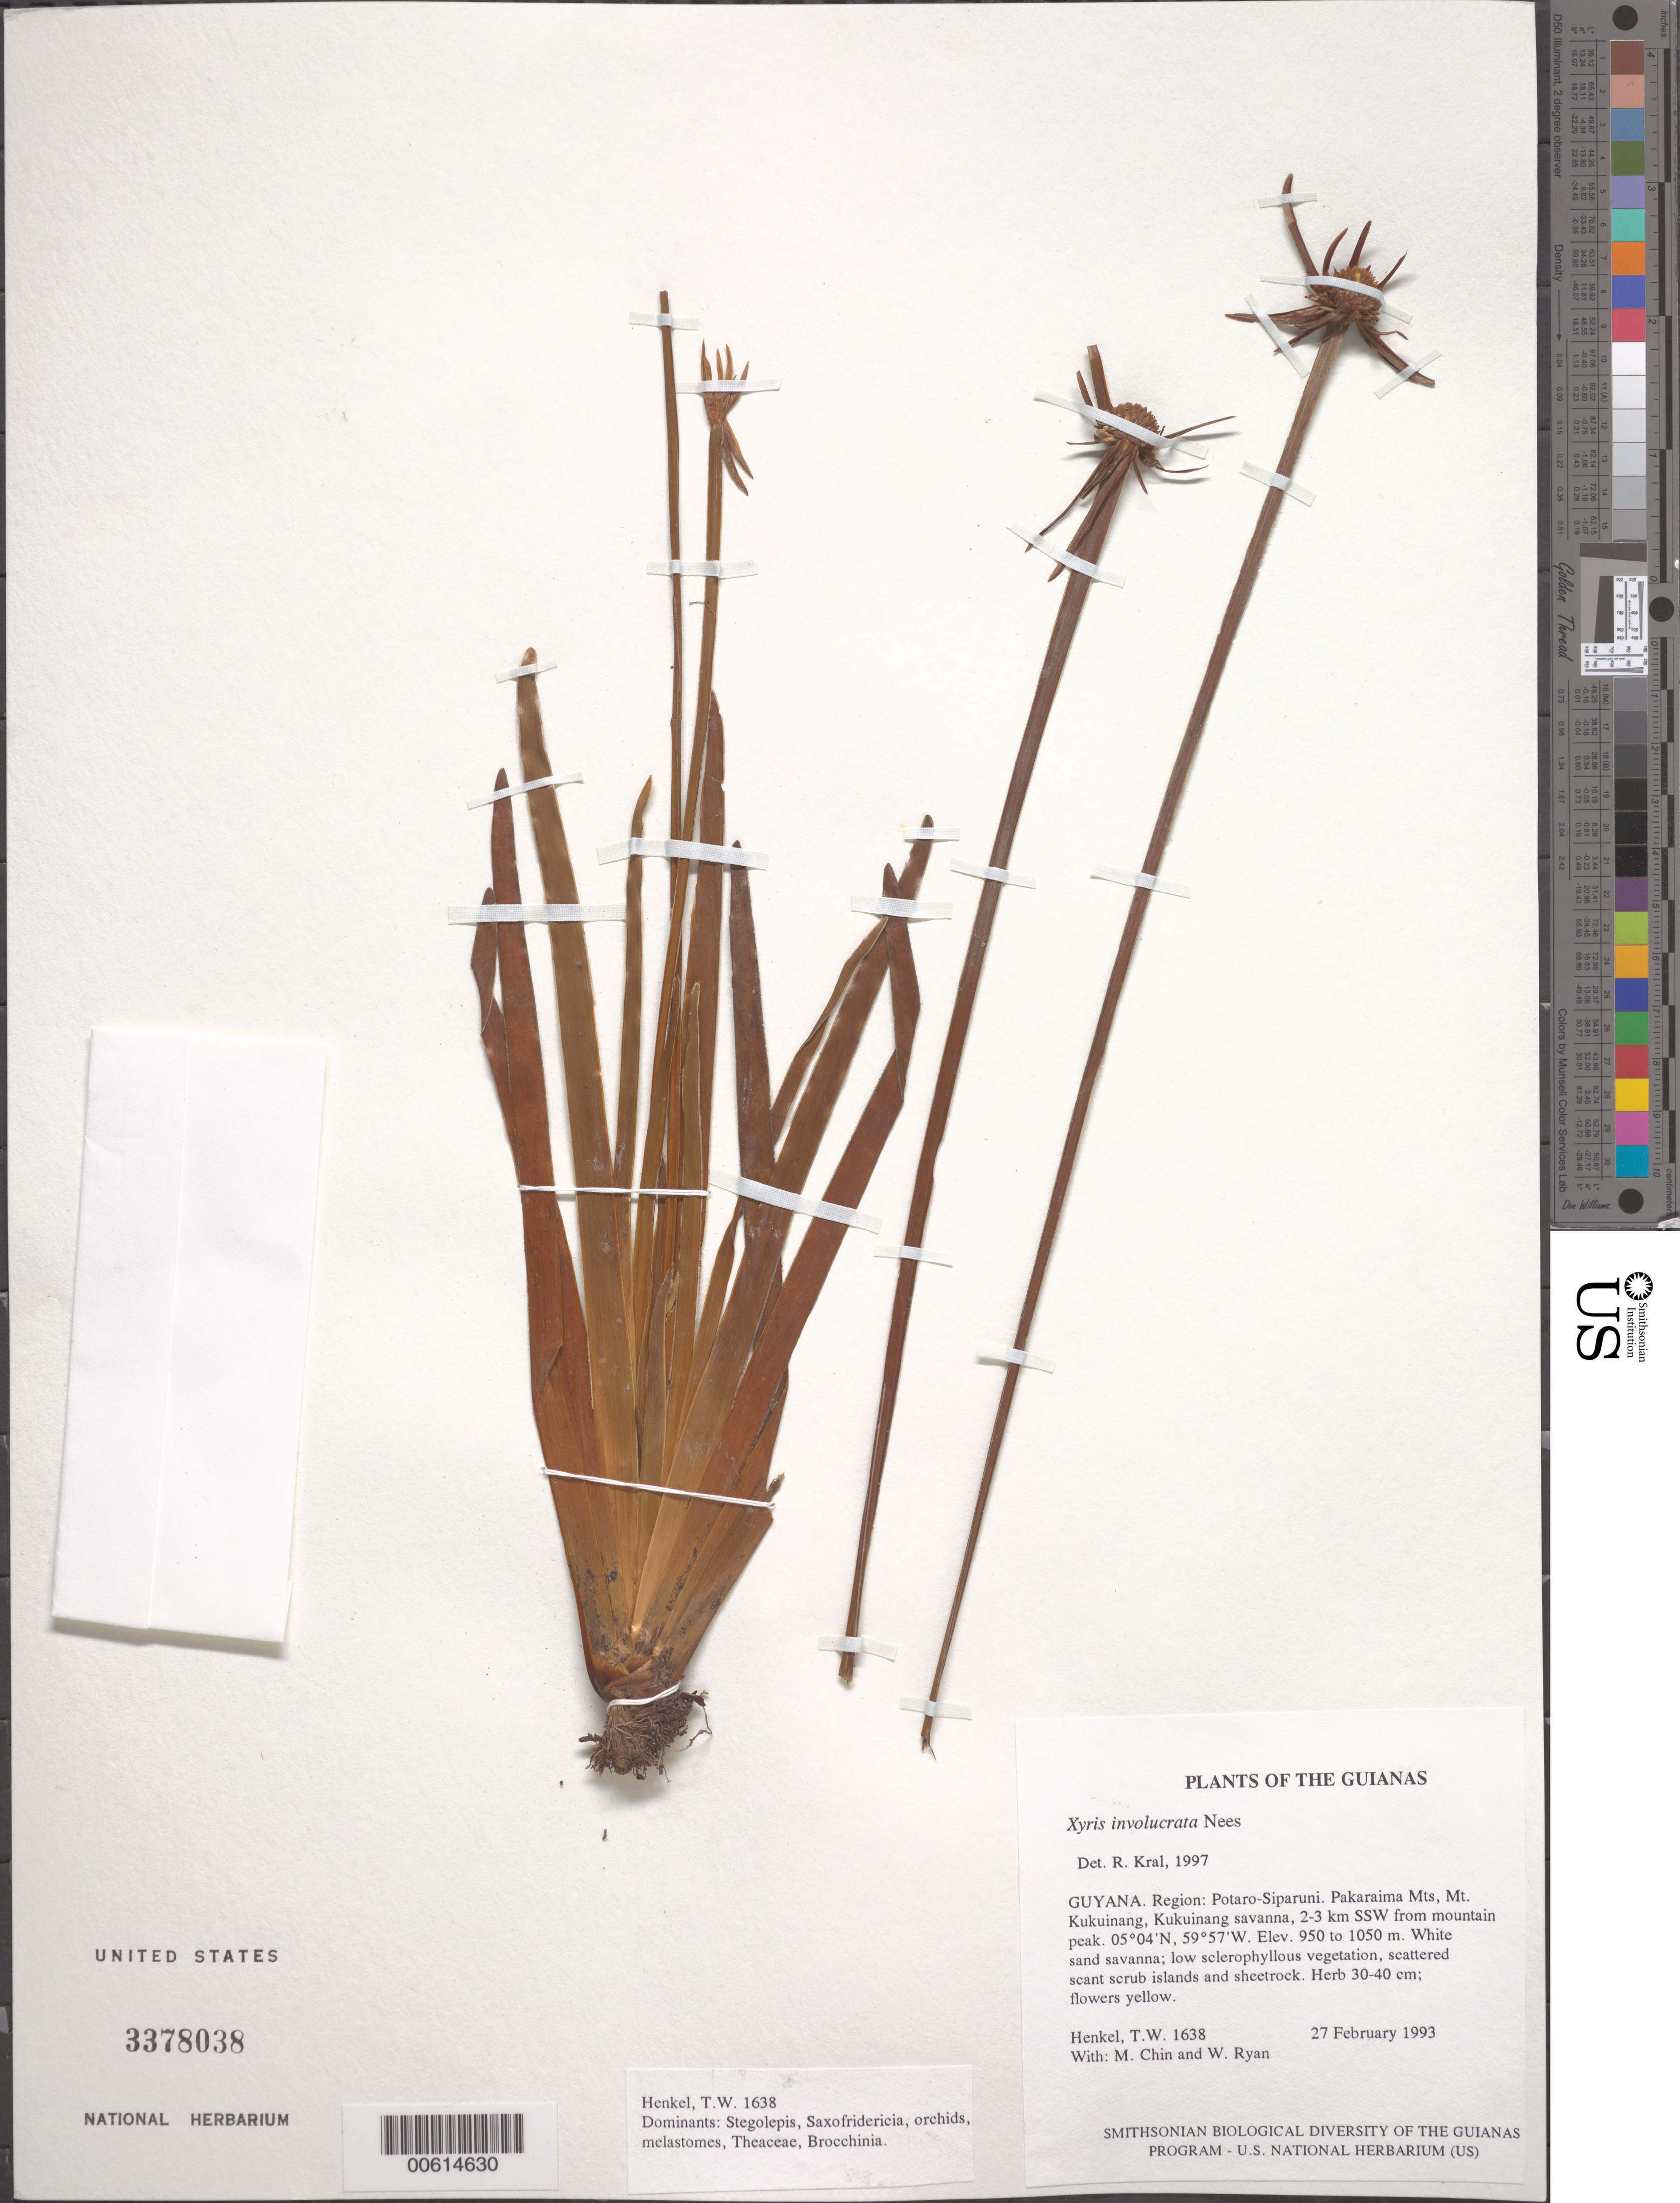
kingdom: Plantae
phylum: Tracheophyta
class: Liliopsida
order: Poales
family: Xyridaceae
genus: Xyris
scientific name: Xyris involucrata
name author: Nees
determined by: Kral, Robert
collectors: T. Henkel, M. Chin & W. Ryan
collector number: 1638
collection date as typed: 27 February 1993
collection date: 1993-02-27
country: Guyana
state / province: Potaro-Siparuni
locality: Pakaraima Mts, Mt. Kukuinang, Kukuinang savanna, 2-3 km SSW from mountain peak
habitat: White sand savanna; low sclerophyllous vegetation, scattered scant scrub islands and sheetrock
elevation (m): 950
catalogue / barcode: US 3378038